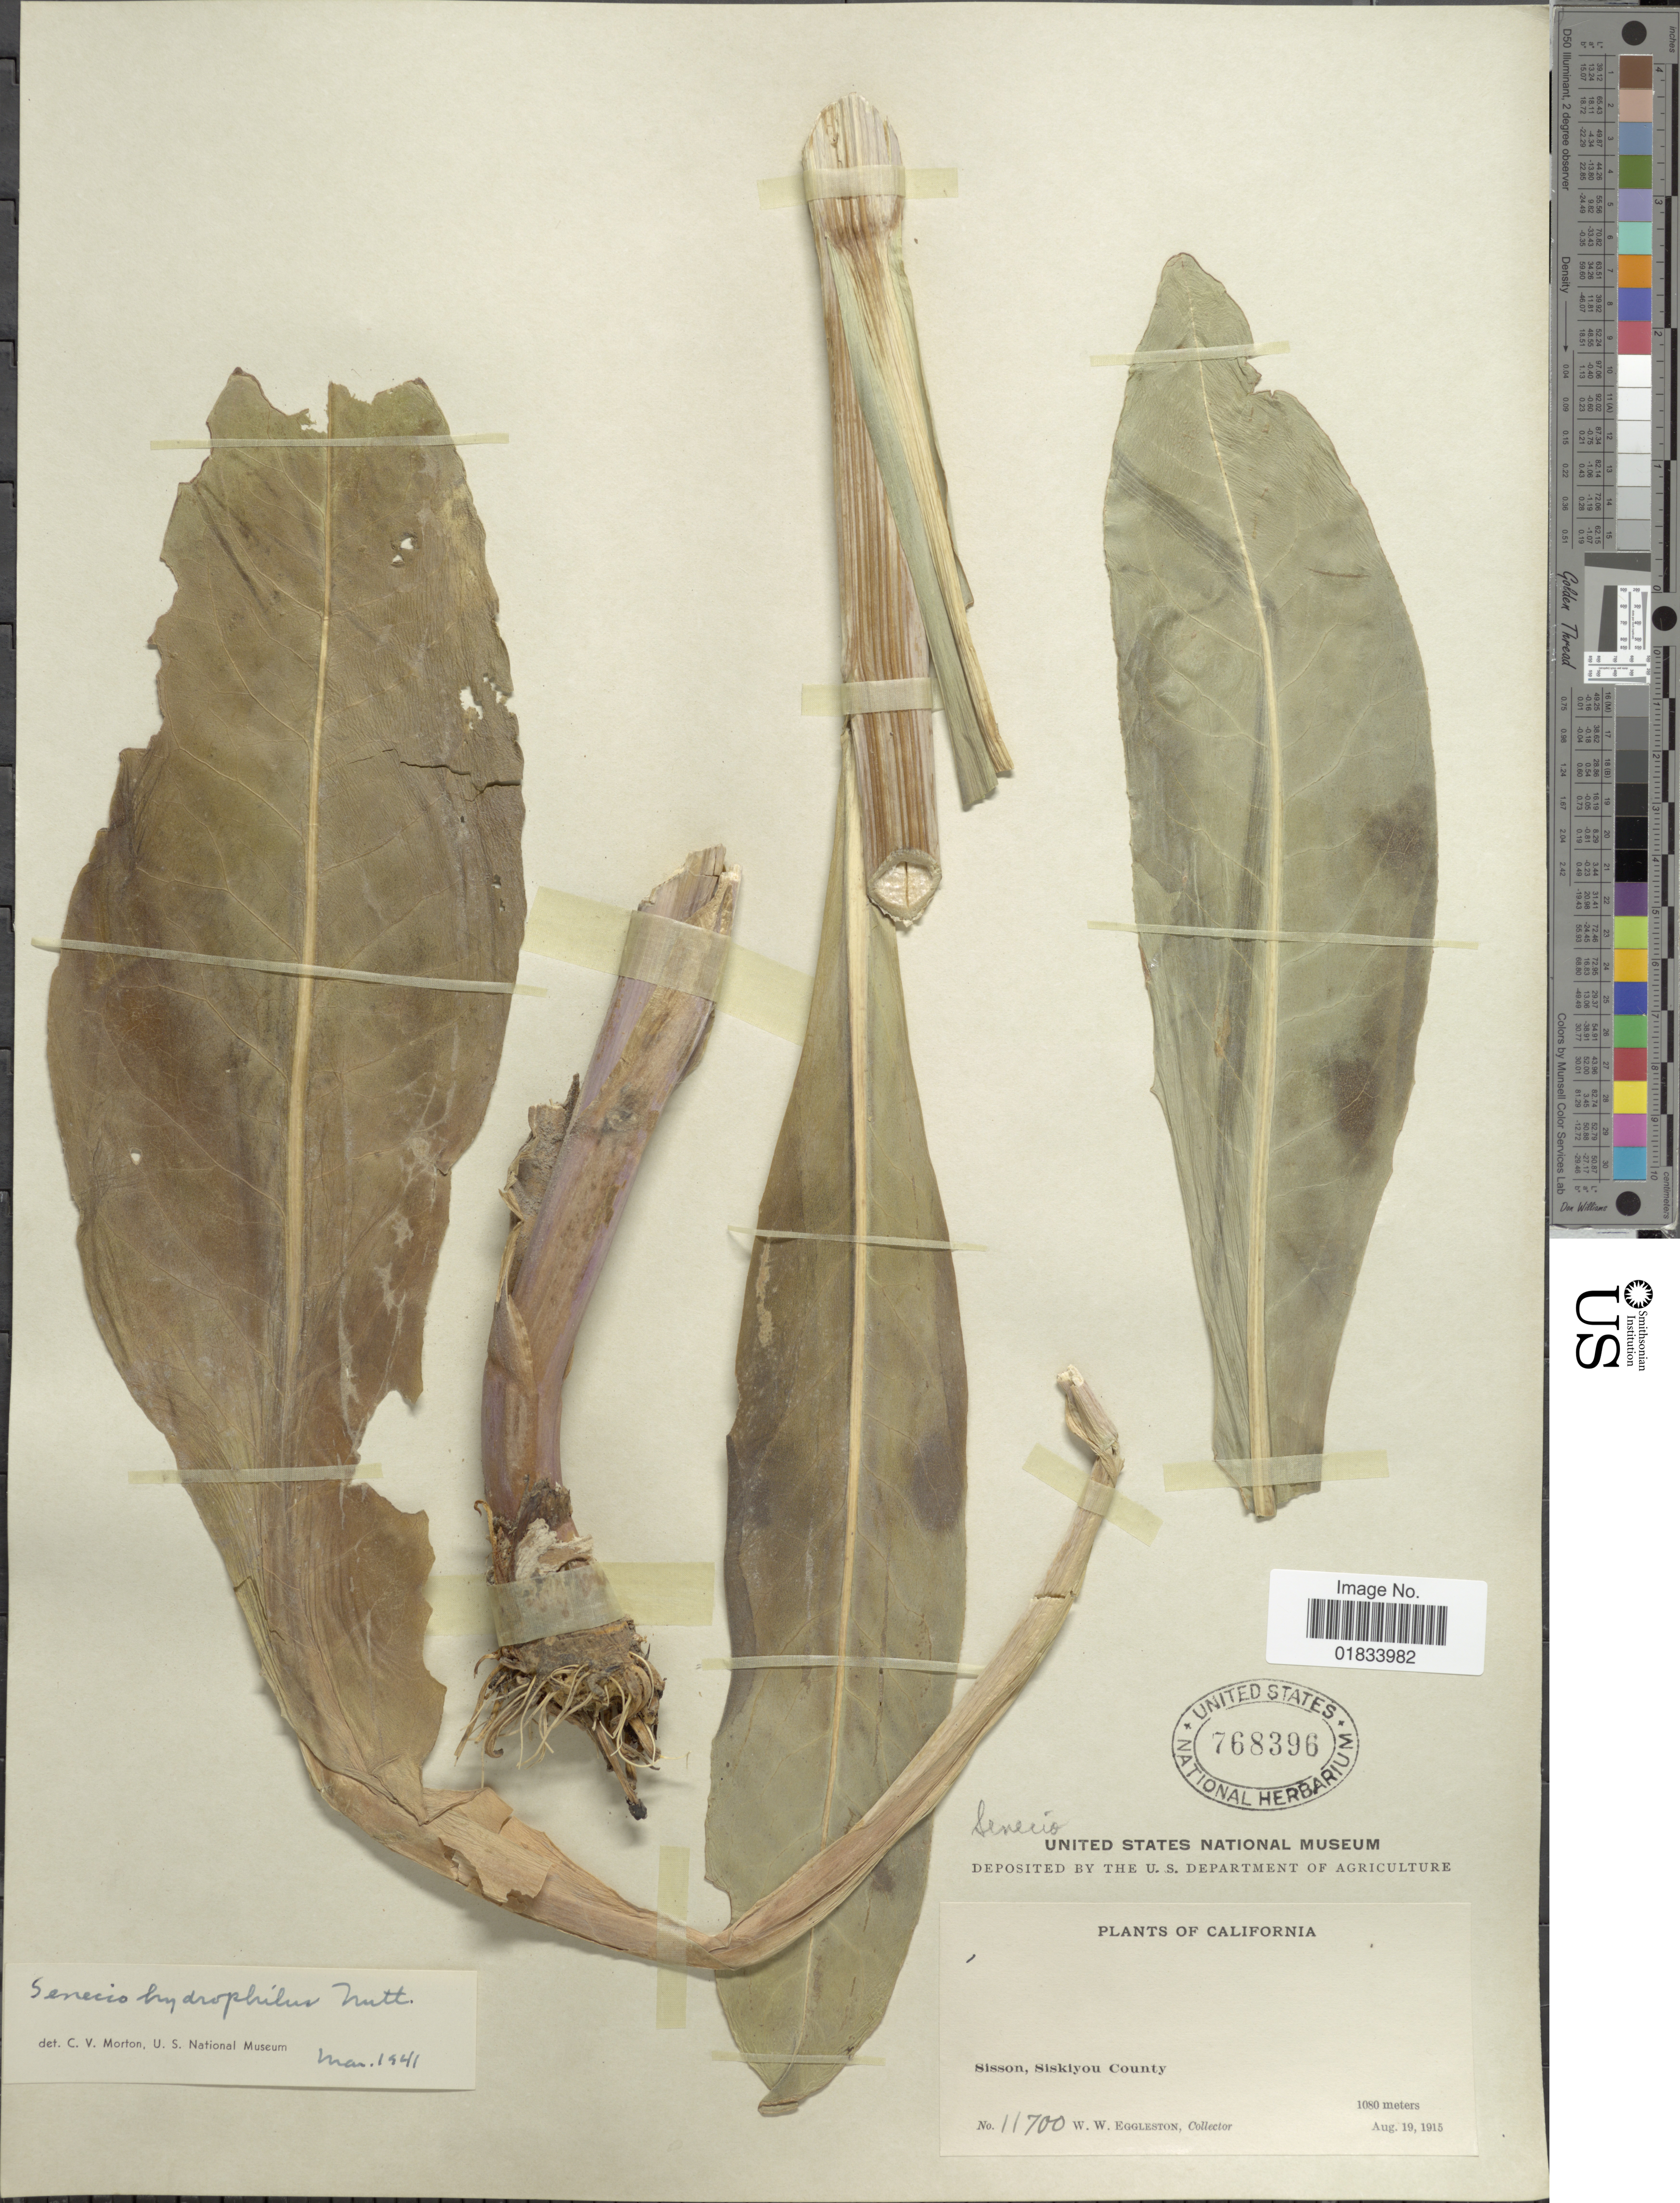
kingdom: Plantae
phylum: Tracheophyta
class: Magnoliopsida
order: Asterales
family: Asteraceae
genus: Senecio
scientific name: Senecio hydrophilus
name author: Nutt.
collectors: W. W. Eggleston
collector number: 11700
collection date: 1915-08-19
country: United States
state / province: California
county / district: Siskiyou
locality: Sisson, Siskiyou County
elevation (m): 1080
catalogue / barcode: US 768396